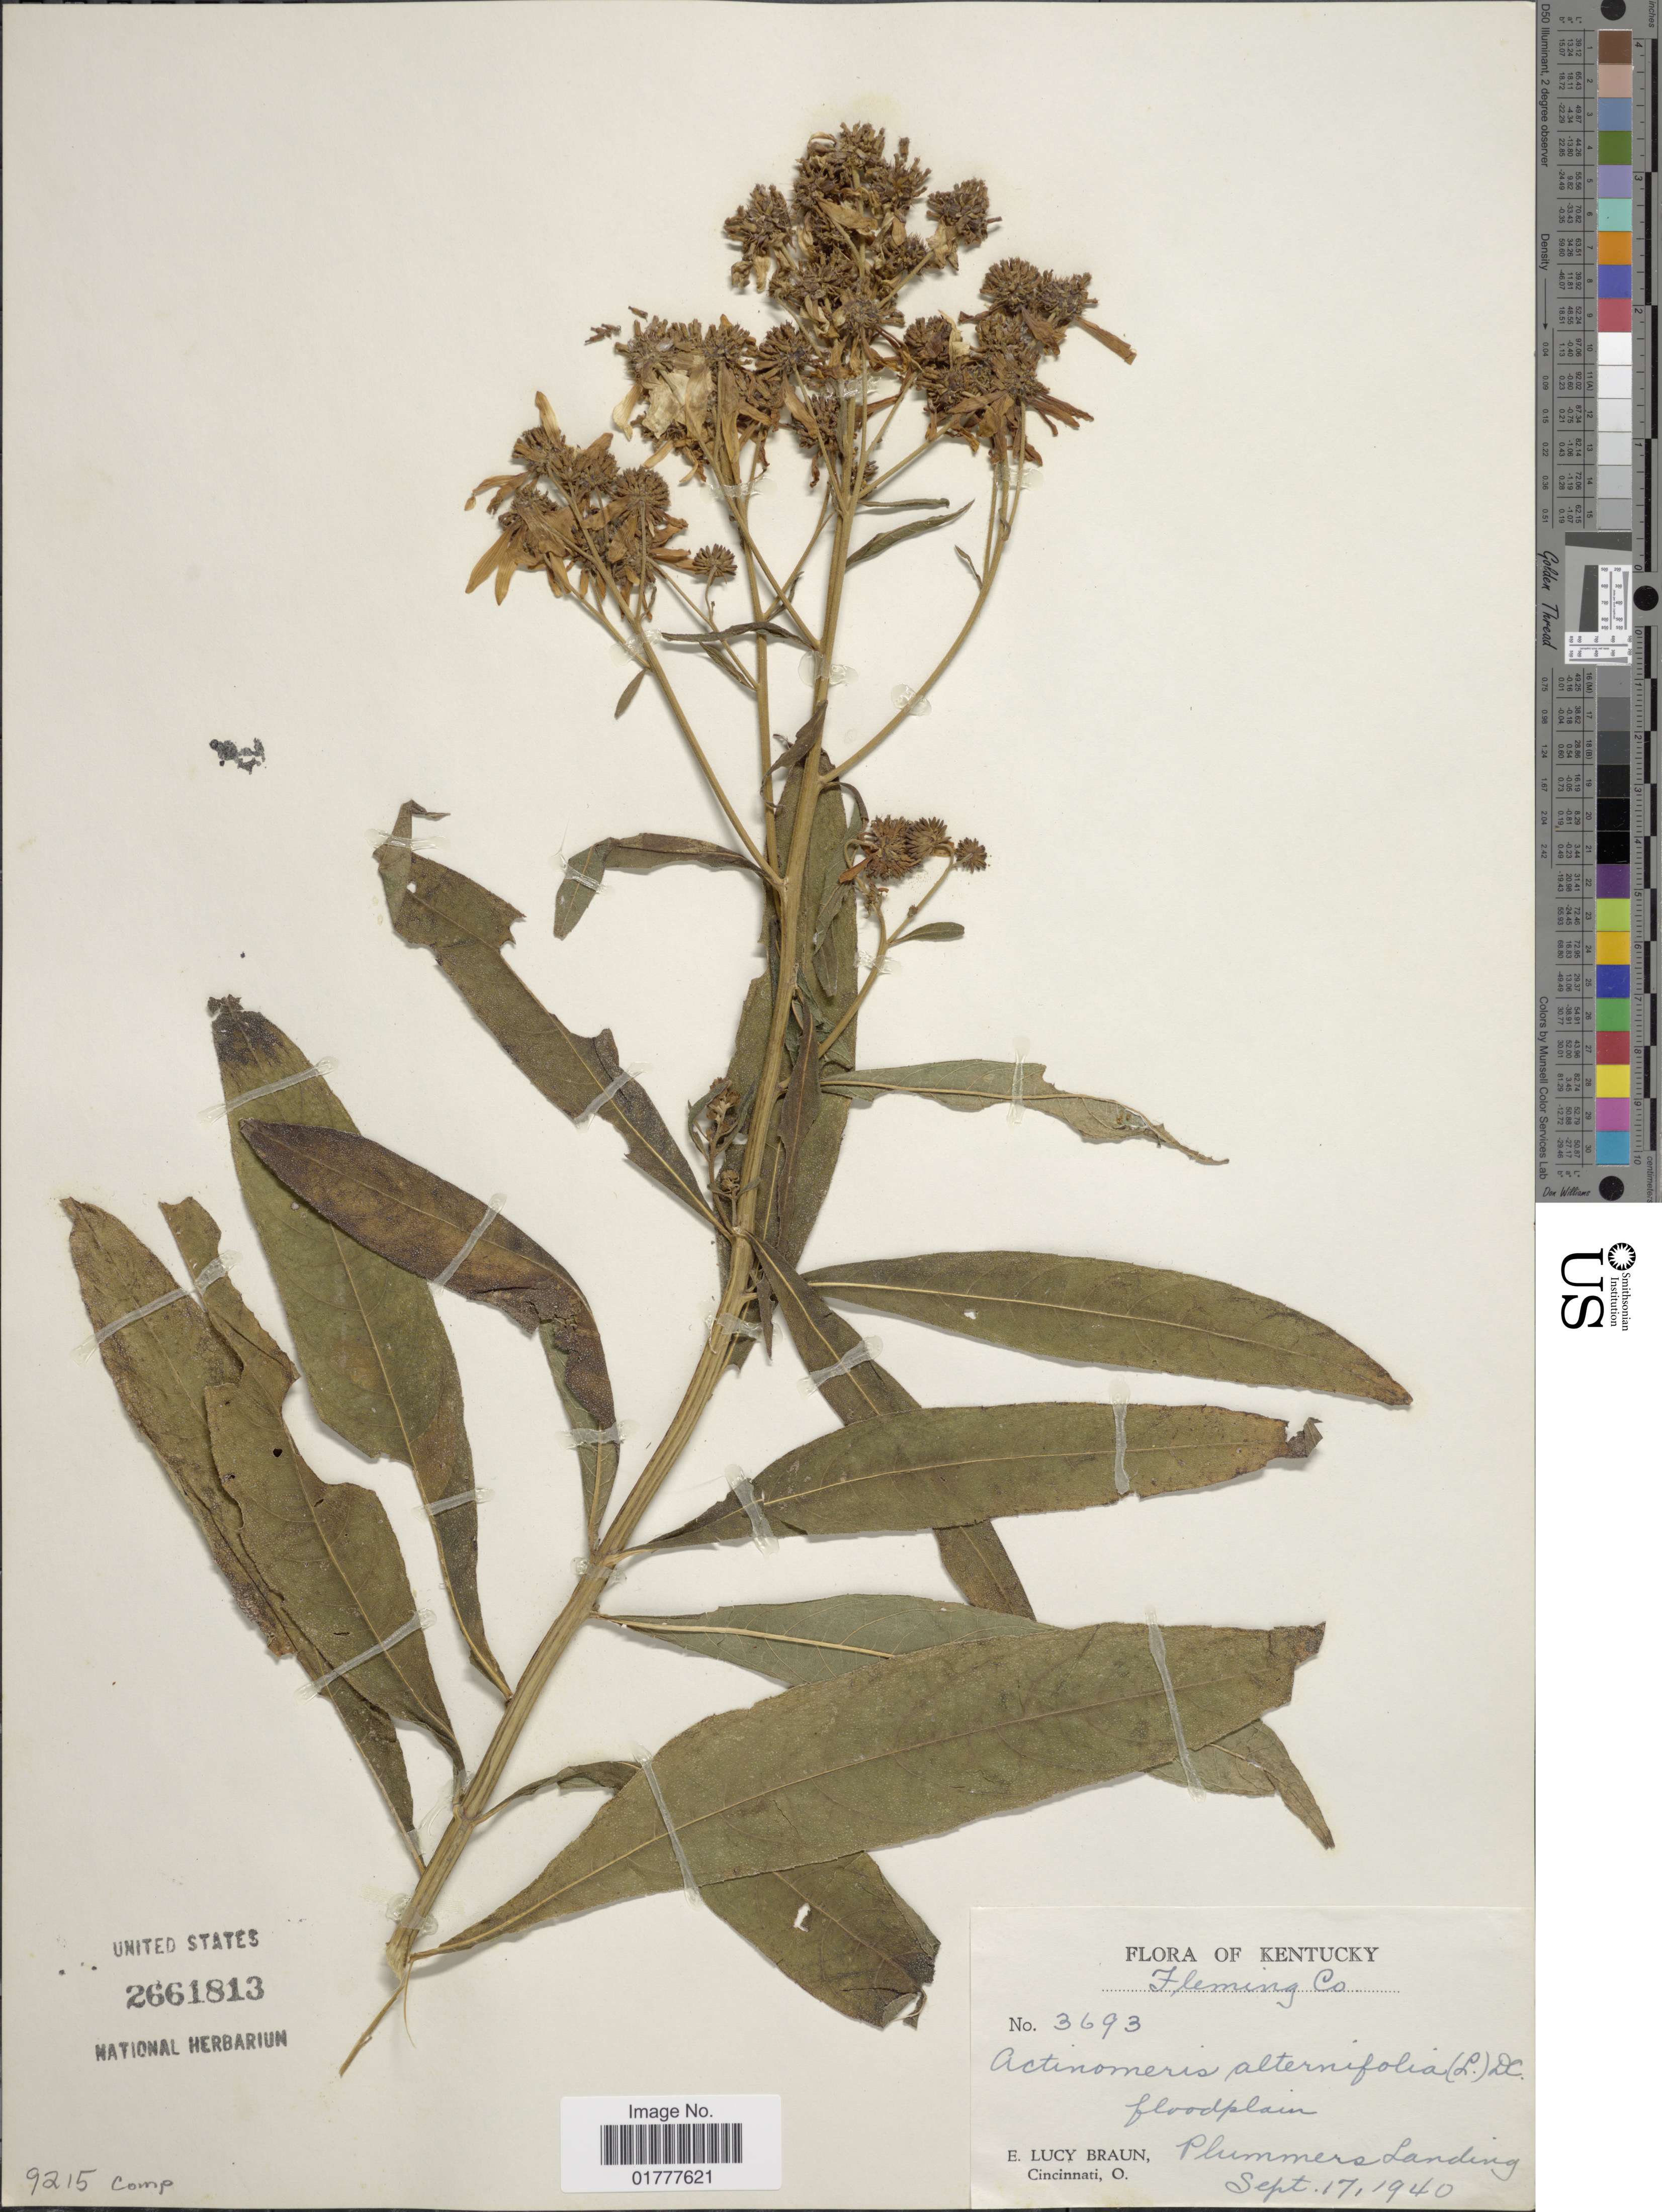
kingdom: Plantae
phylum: Tracheophyta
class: Magnoliopsida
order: Asterales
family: Asteraceae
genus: Actinomeris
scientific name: Actinomeris alternifolia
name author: (L.) DC.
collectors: E. L. Braun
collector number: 3693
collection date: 1940-09-17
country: United States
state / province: Kentucky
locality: Plummers Landing. Fleming Co.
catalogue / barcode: US 2661813